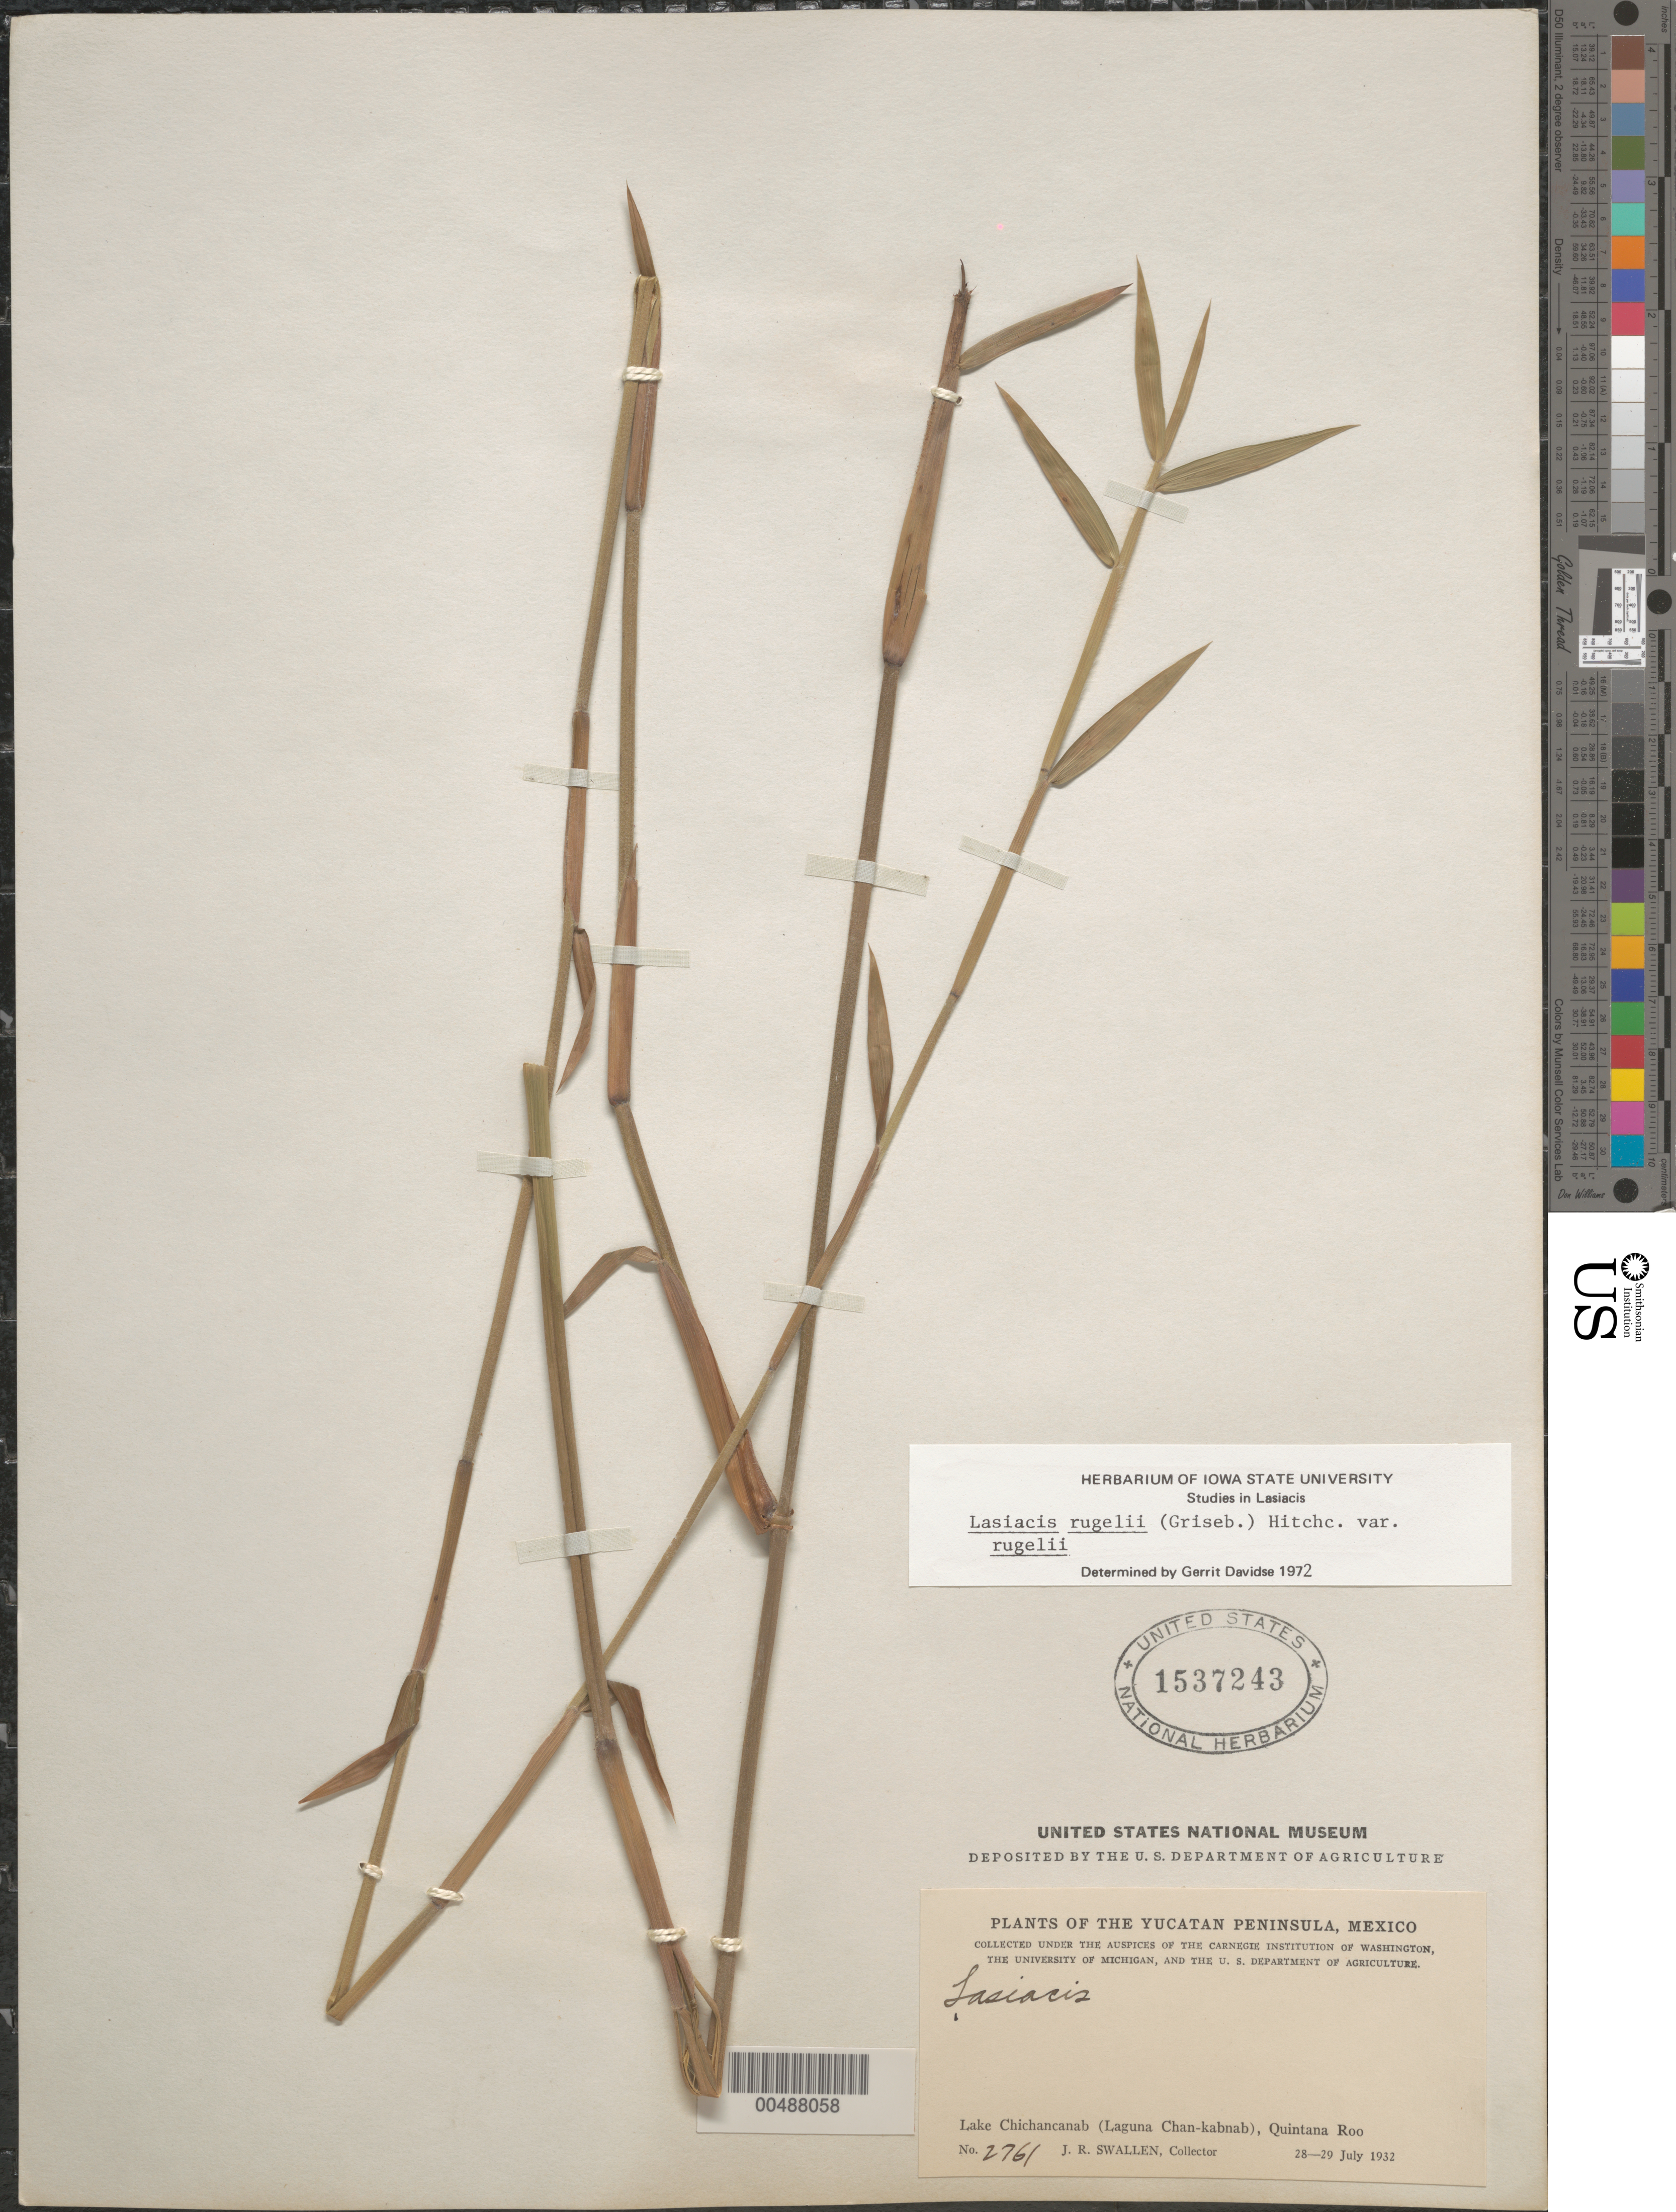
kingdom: Plantae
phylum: Tracheophyta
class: Liliopsida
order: Poales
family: Poaceae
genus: Lasiacis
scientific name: Lasiacis rugelii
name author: (Griseb.) Hitchc.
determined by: Davidse, Gerrit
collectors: J. R. Swallen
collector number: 2761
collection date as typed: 28 Jul 1932 to 29 Jul 1932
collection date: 1932-07-28/1932-07-29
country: Mexico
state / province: Quintana Roo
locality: Yucatan Peninsula, Lake Chichancanab (Laguna Chan-kabnab)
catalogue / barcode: US 1537243